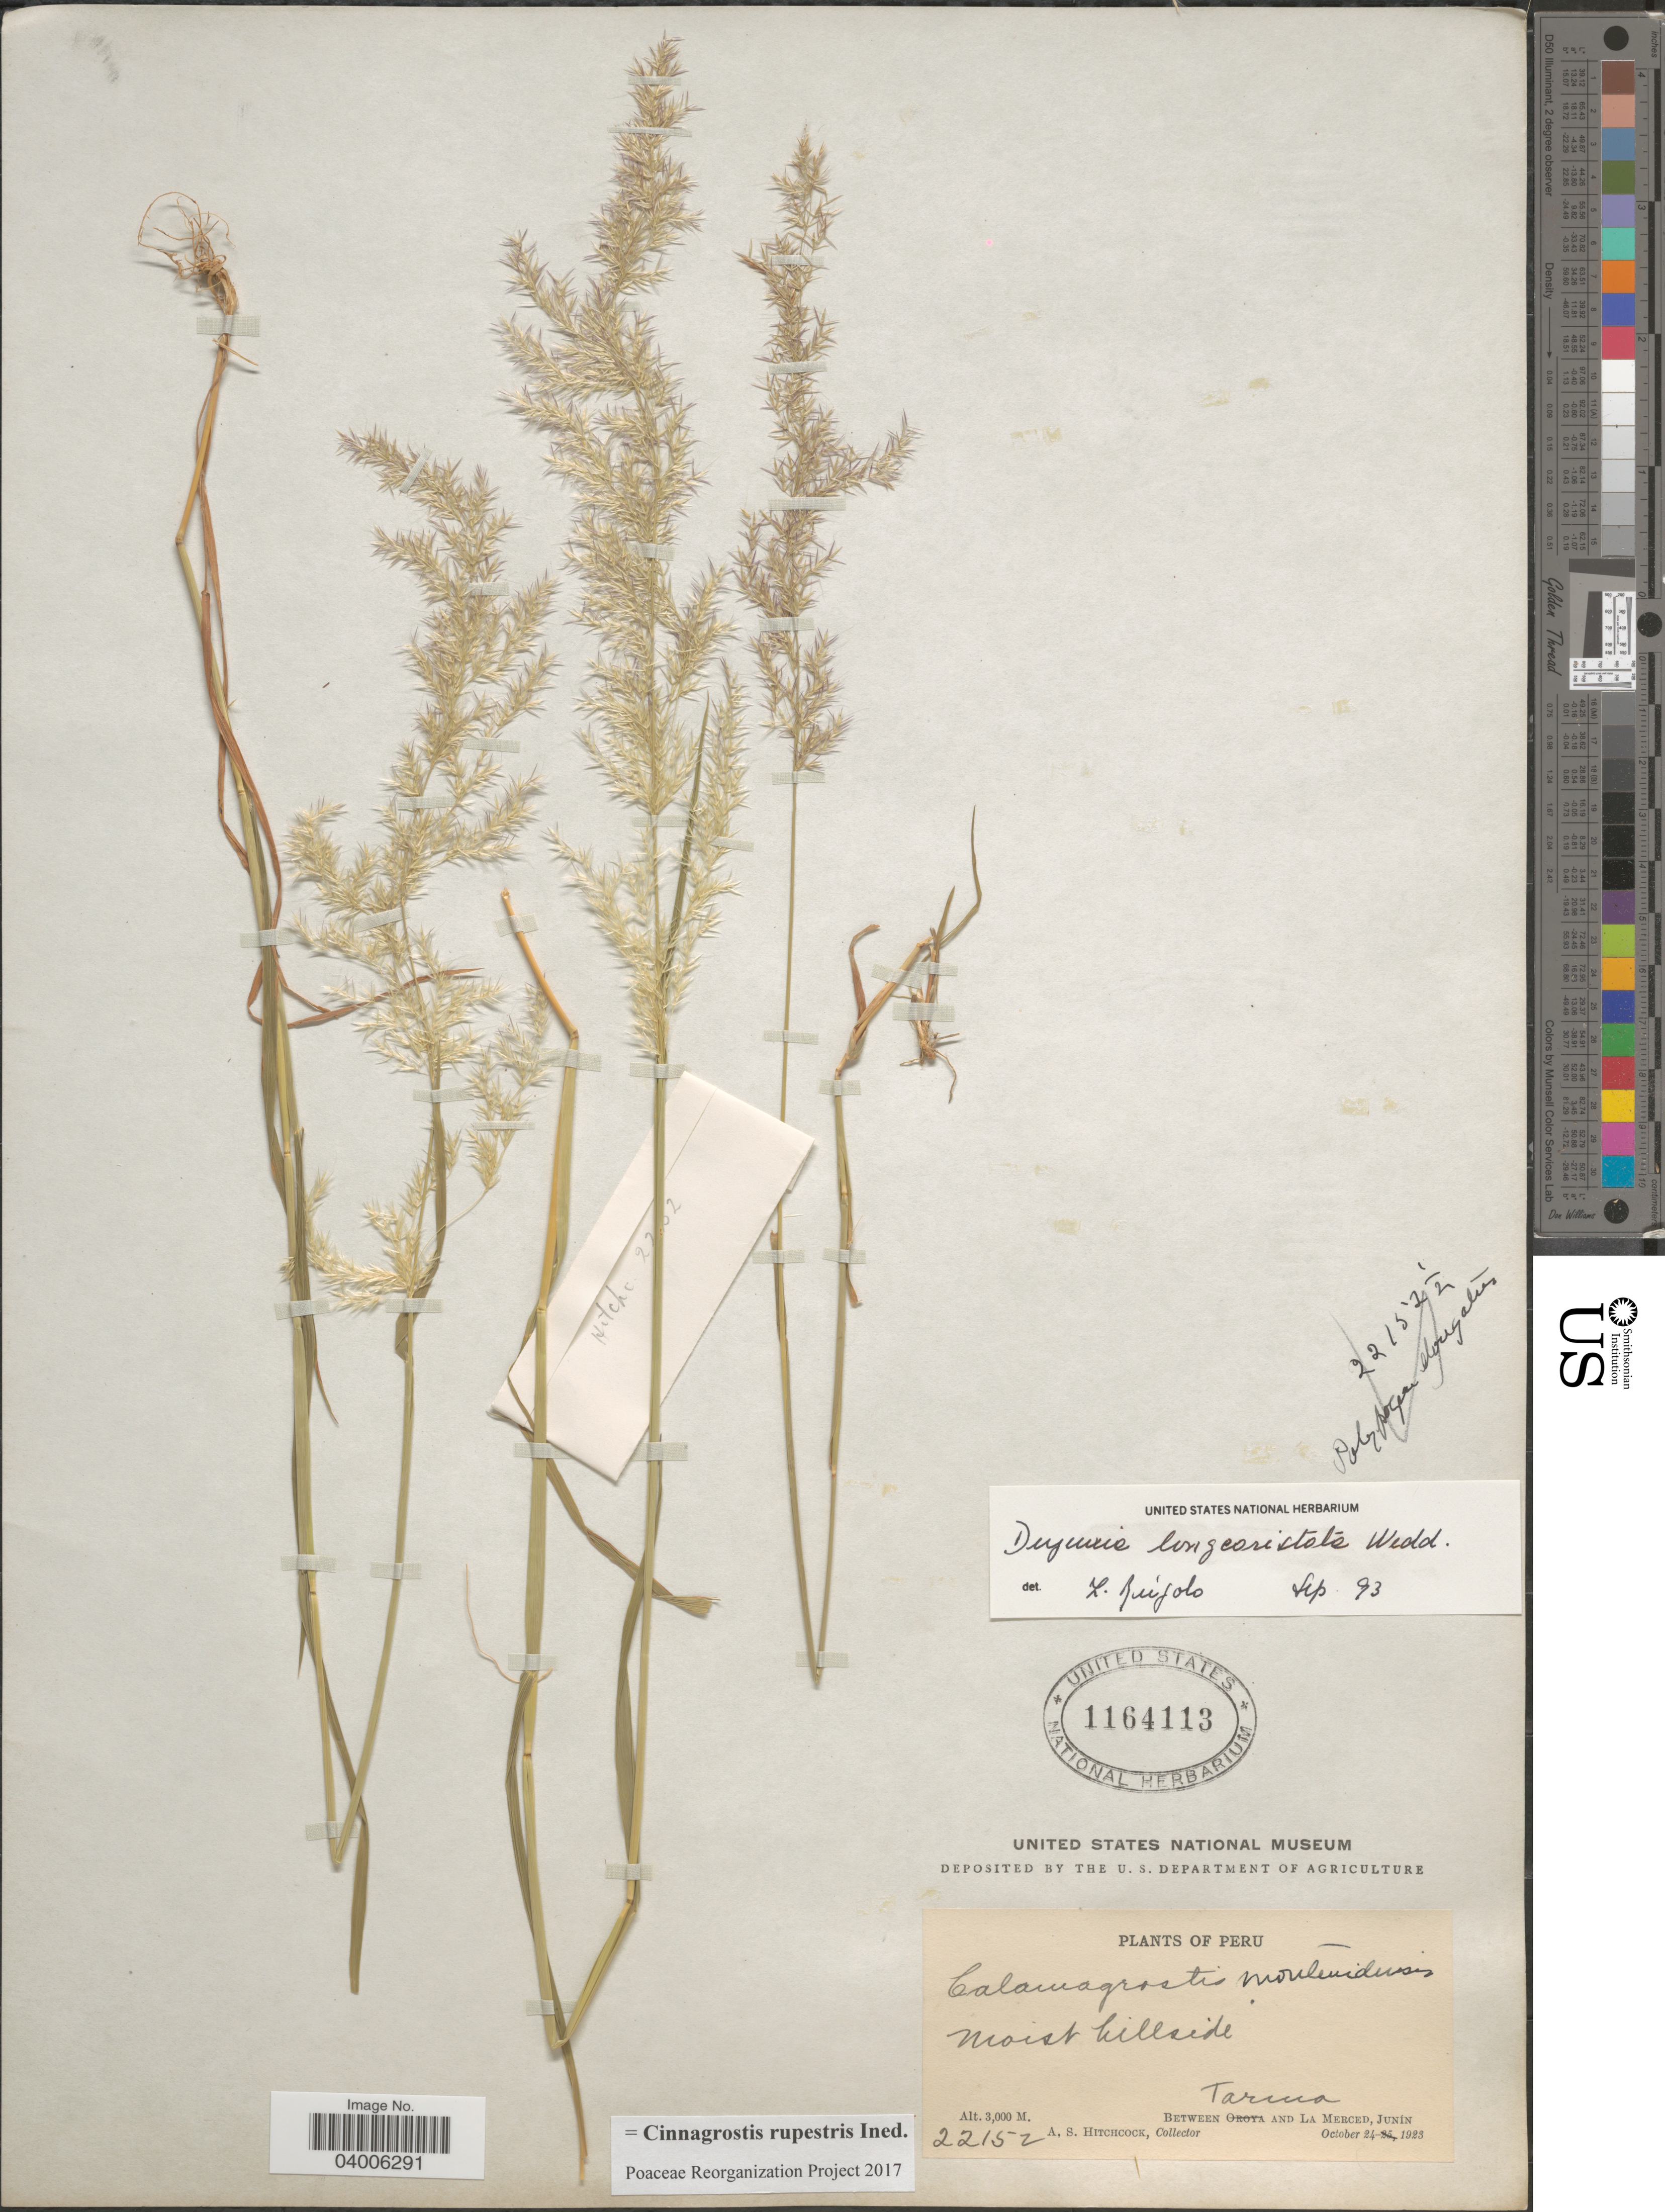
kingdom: Plantae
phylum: Tracheophyta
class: Liliopsida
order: Poales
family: Poaceae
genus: Cinnagrostis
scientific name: Cinnagrostis rupestris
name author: (Trin.) P.M. Peterson et al.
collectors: A. S. Hitchcock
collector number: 22152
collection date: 1923-10-24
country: Peru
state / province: Junín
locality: Between Tarma and La Merced, Junín.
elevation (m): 3000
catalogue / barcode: US 1164113